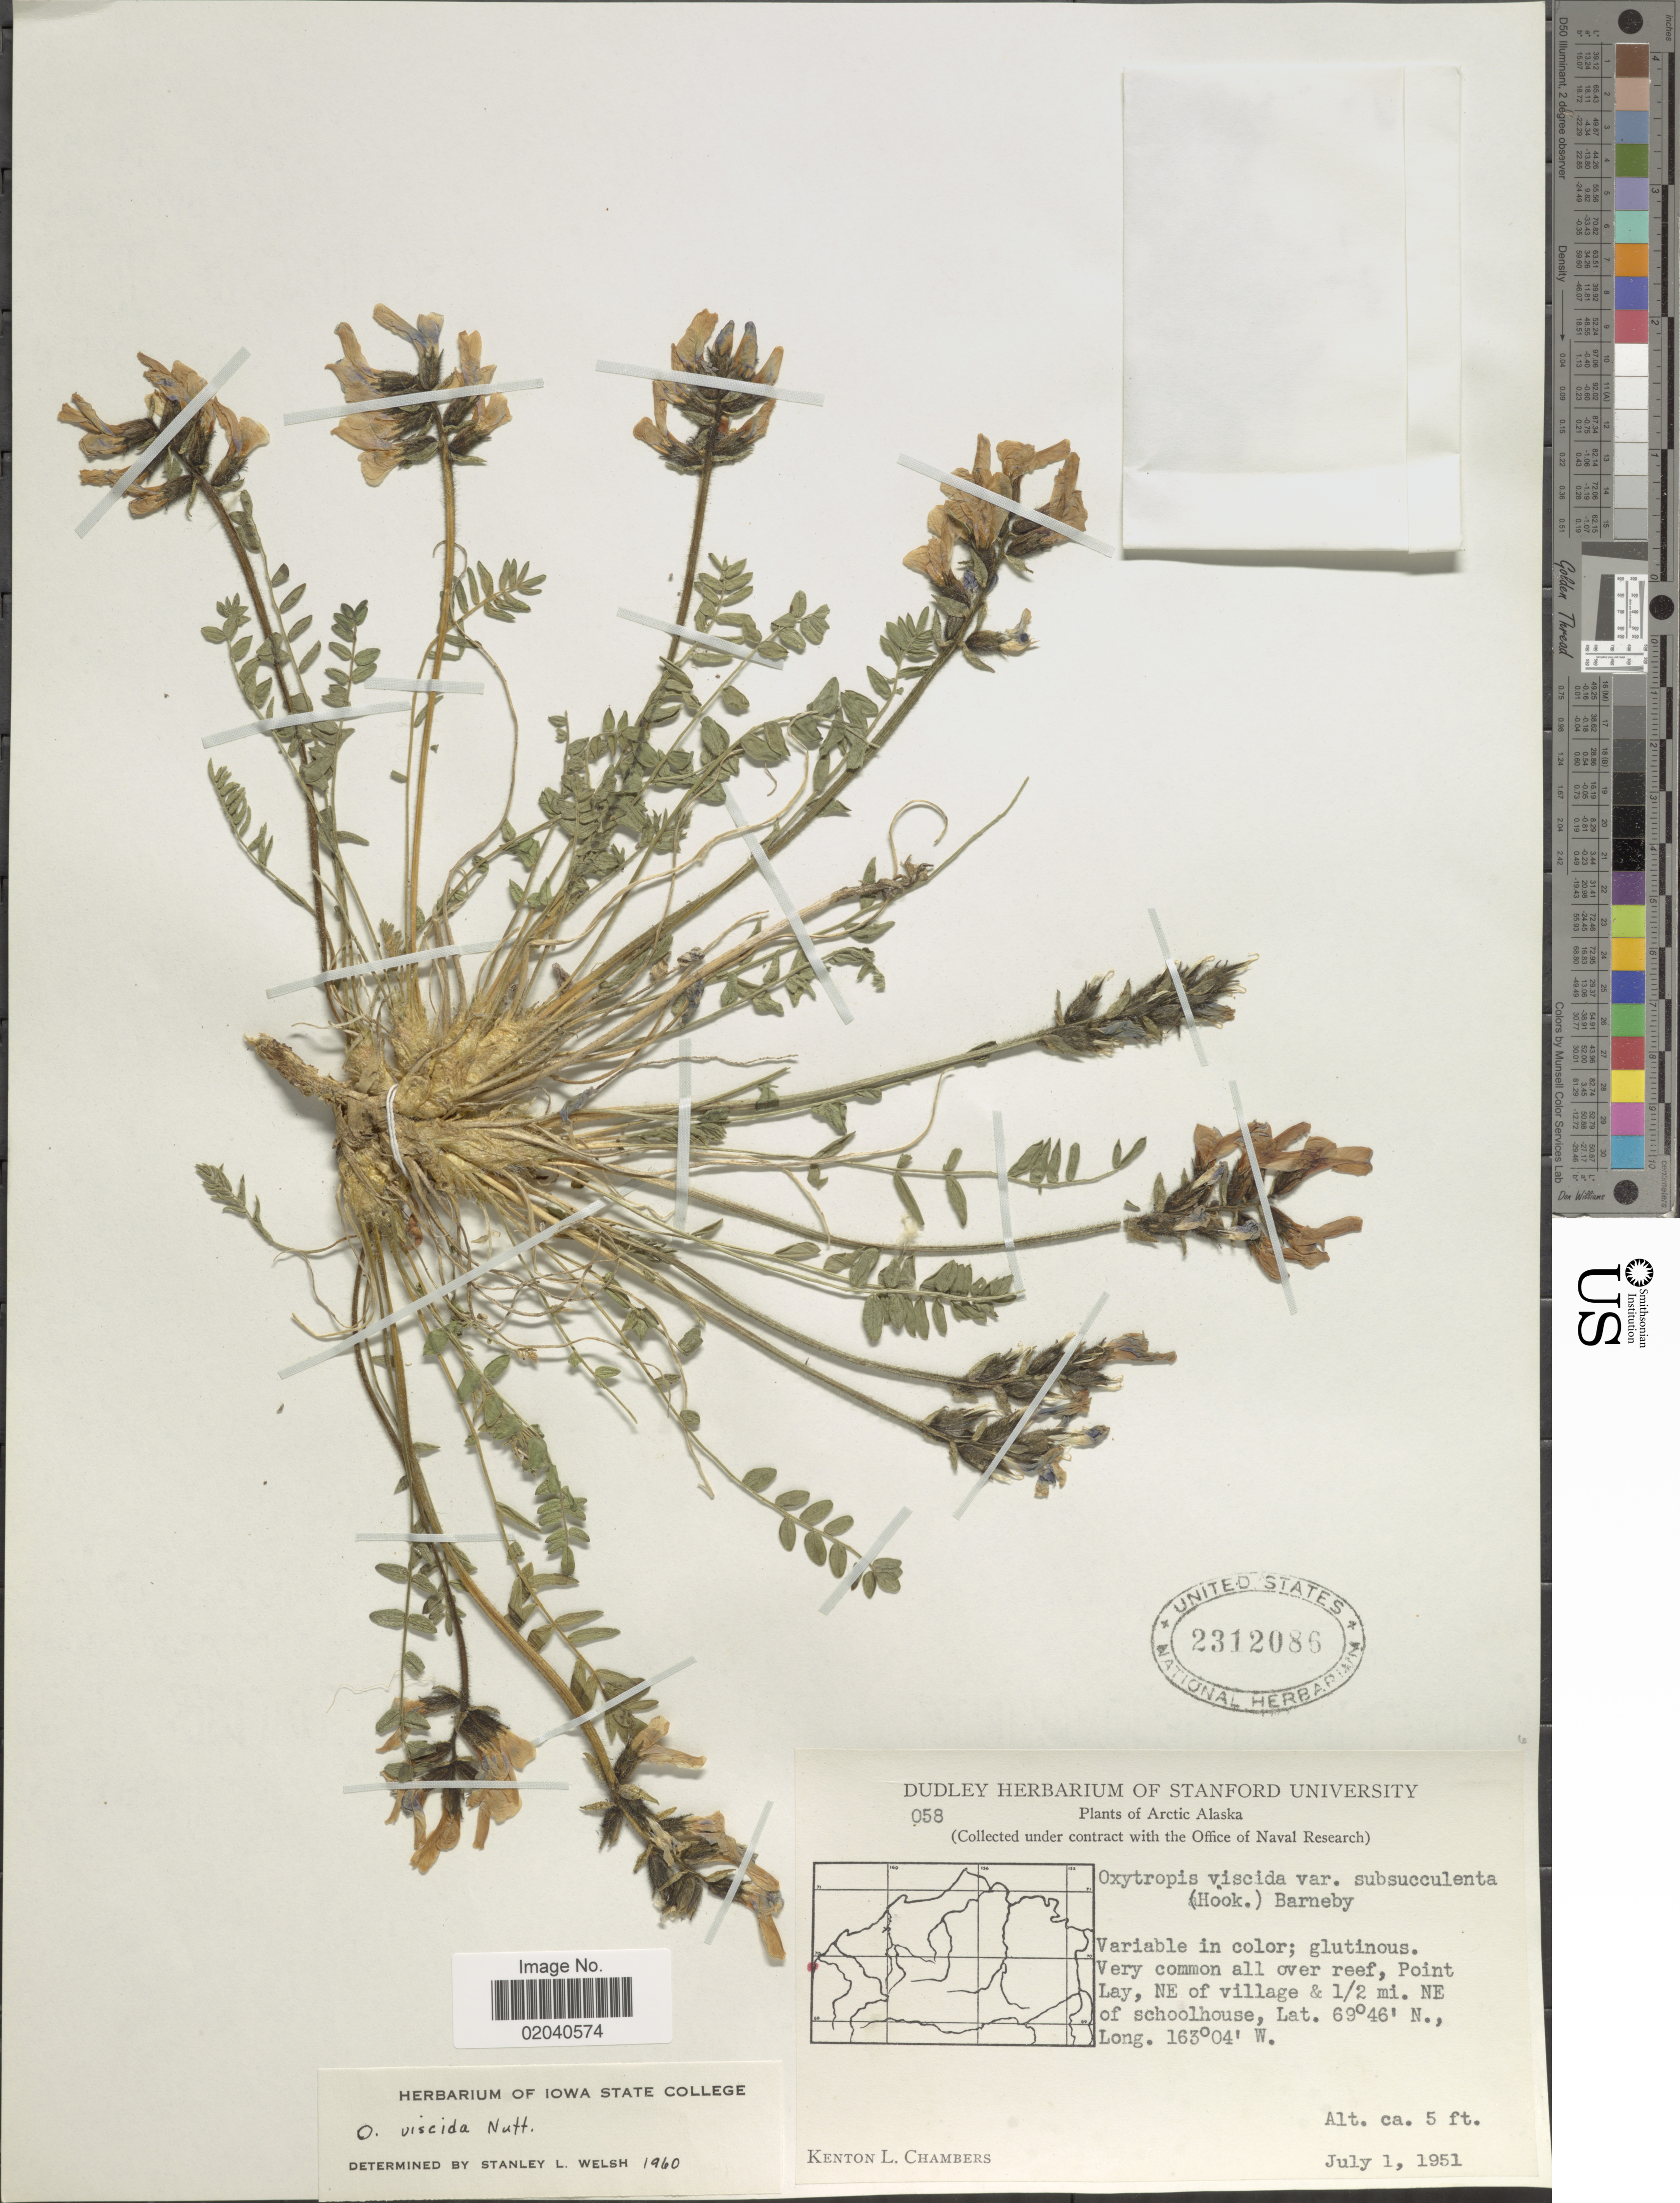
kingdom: Plantae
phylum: Tracheophyta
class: Magnoliopsida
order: Fabales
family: Fabaceae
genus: Oxytropis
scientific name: Oxytropis viscida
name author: Nutt.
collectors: K. L. Chambers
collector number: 058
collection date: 1951-07-01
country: United States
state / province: Alaska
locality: Arctic Alaska, Point Lay, NE of village & 1/2 mi. NE of schoolhouse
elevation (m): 2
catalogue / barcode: US 2312086